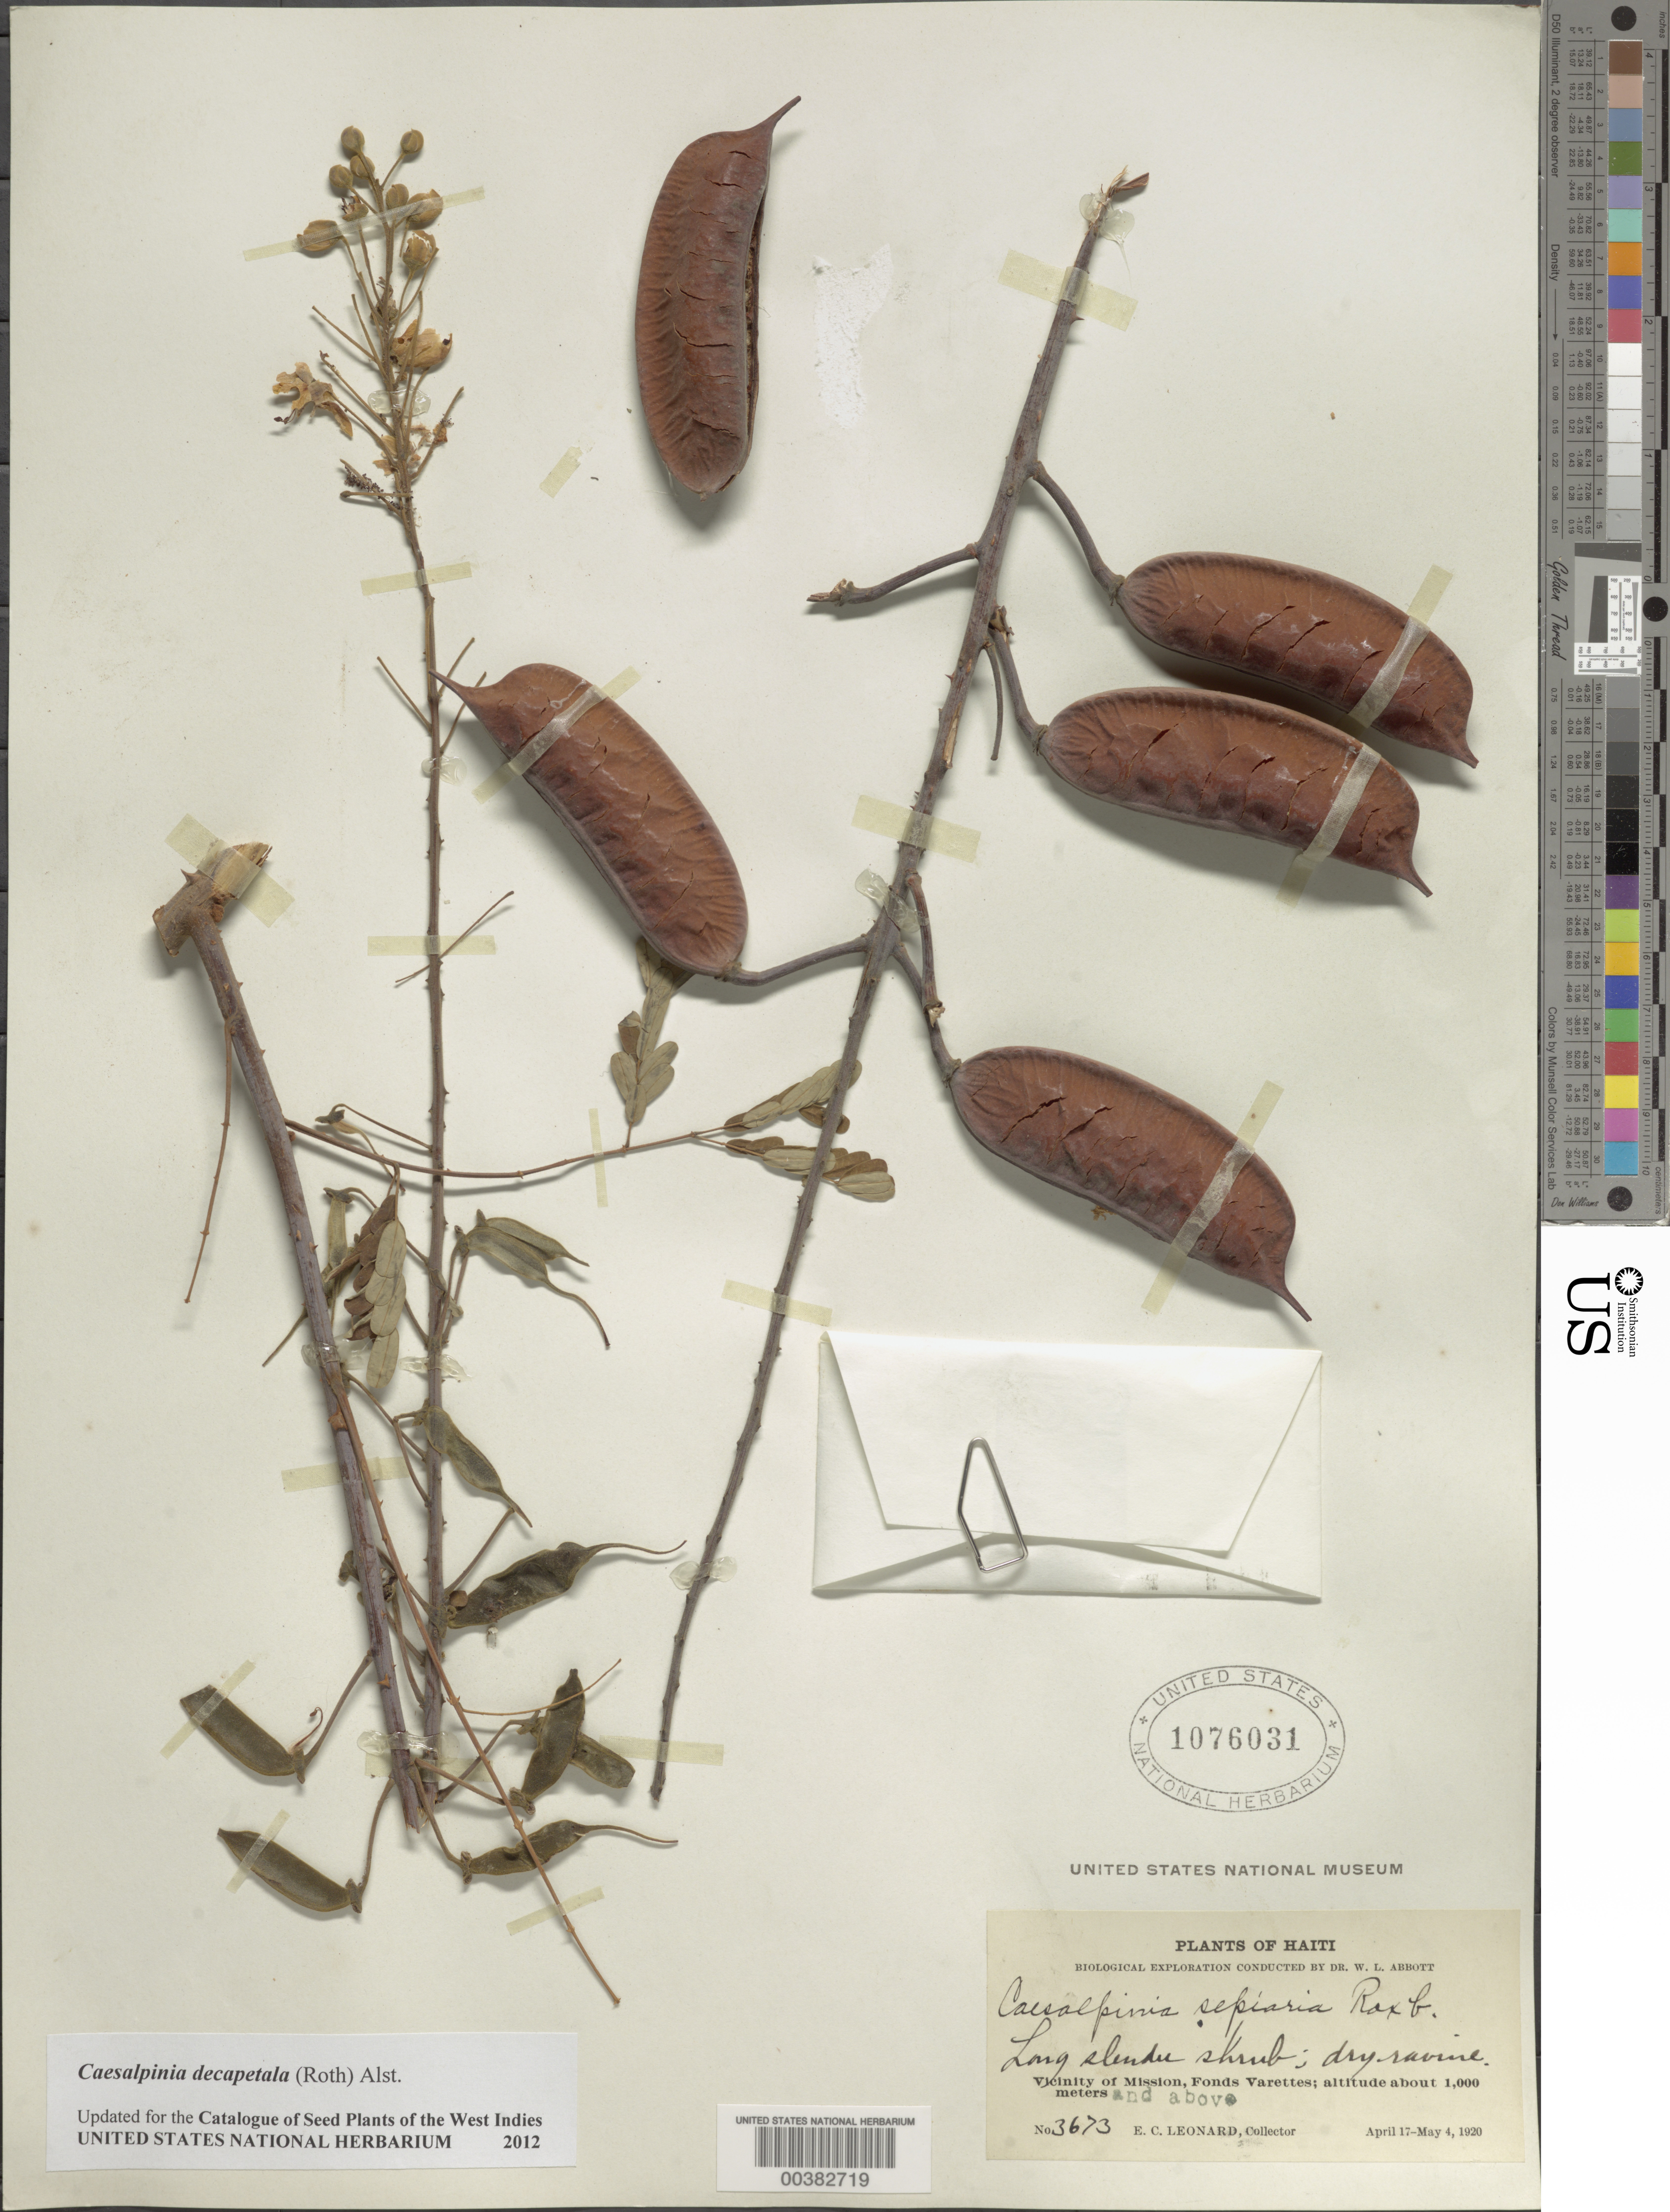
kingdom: Plantae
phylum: Tracheophyta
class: Magnoliopsida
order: Fabales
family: Fabaceae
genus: Biancaea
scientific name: Biancaea decapetala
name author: (Roth) O. Deg.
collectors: E. C. Leonard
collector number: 3673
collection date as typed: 17 Apr 1920 to 04 May 1920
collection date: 1920-04-17/1920-05-04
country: Haiti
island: Hispaniola Island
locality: Vicinity of mission, fonds varettes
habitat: Dry ravine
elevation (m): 1000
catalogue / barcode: US 1076031